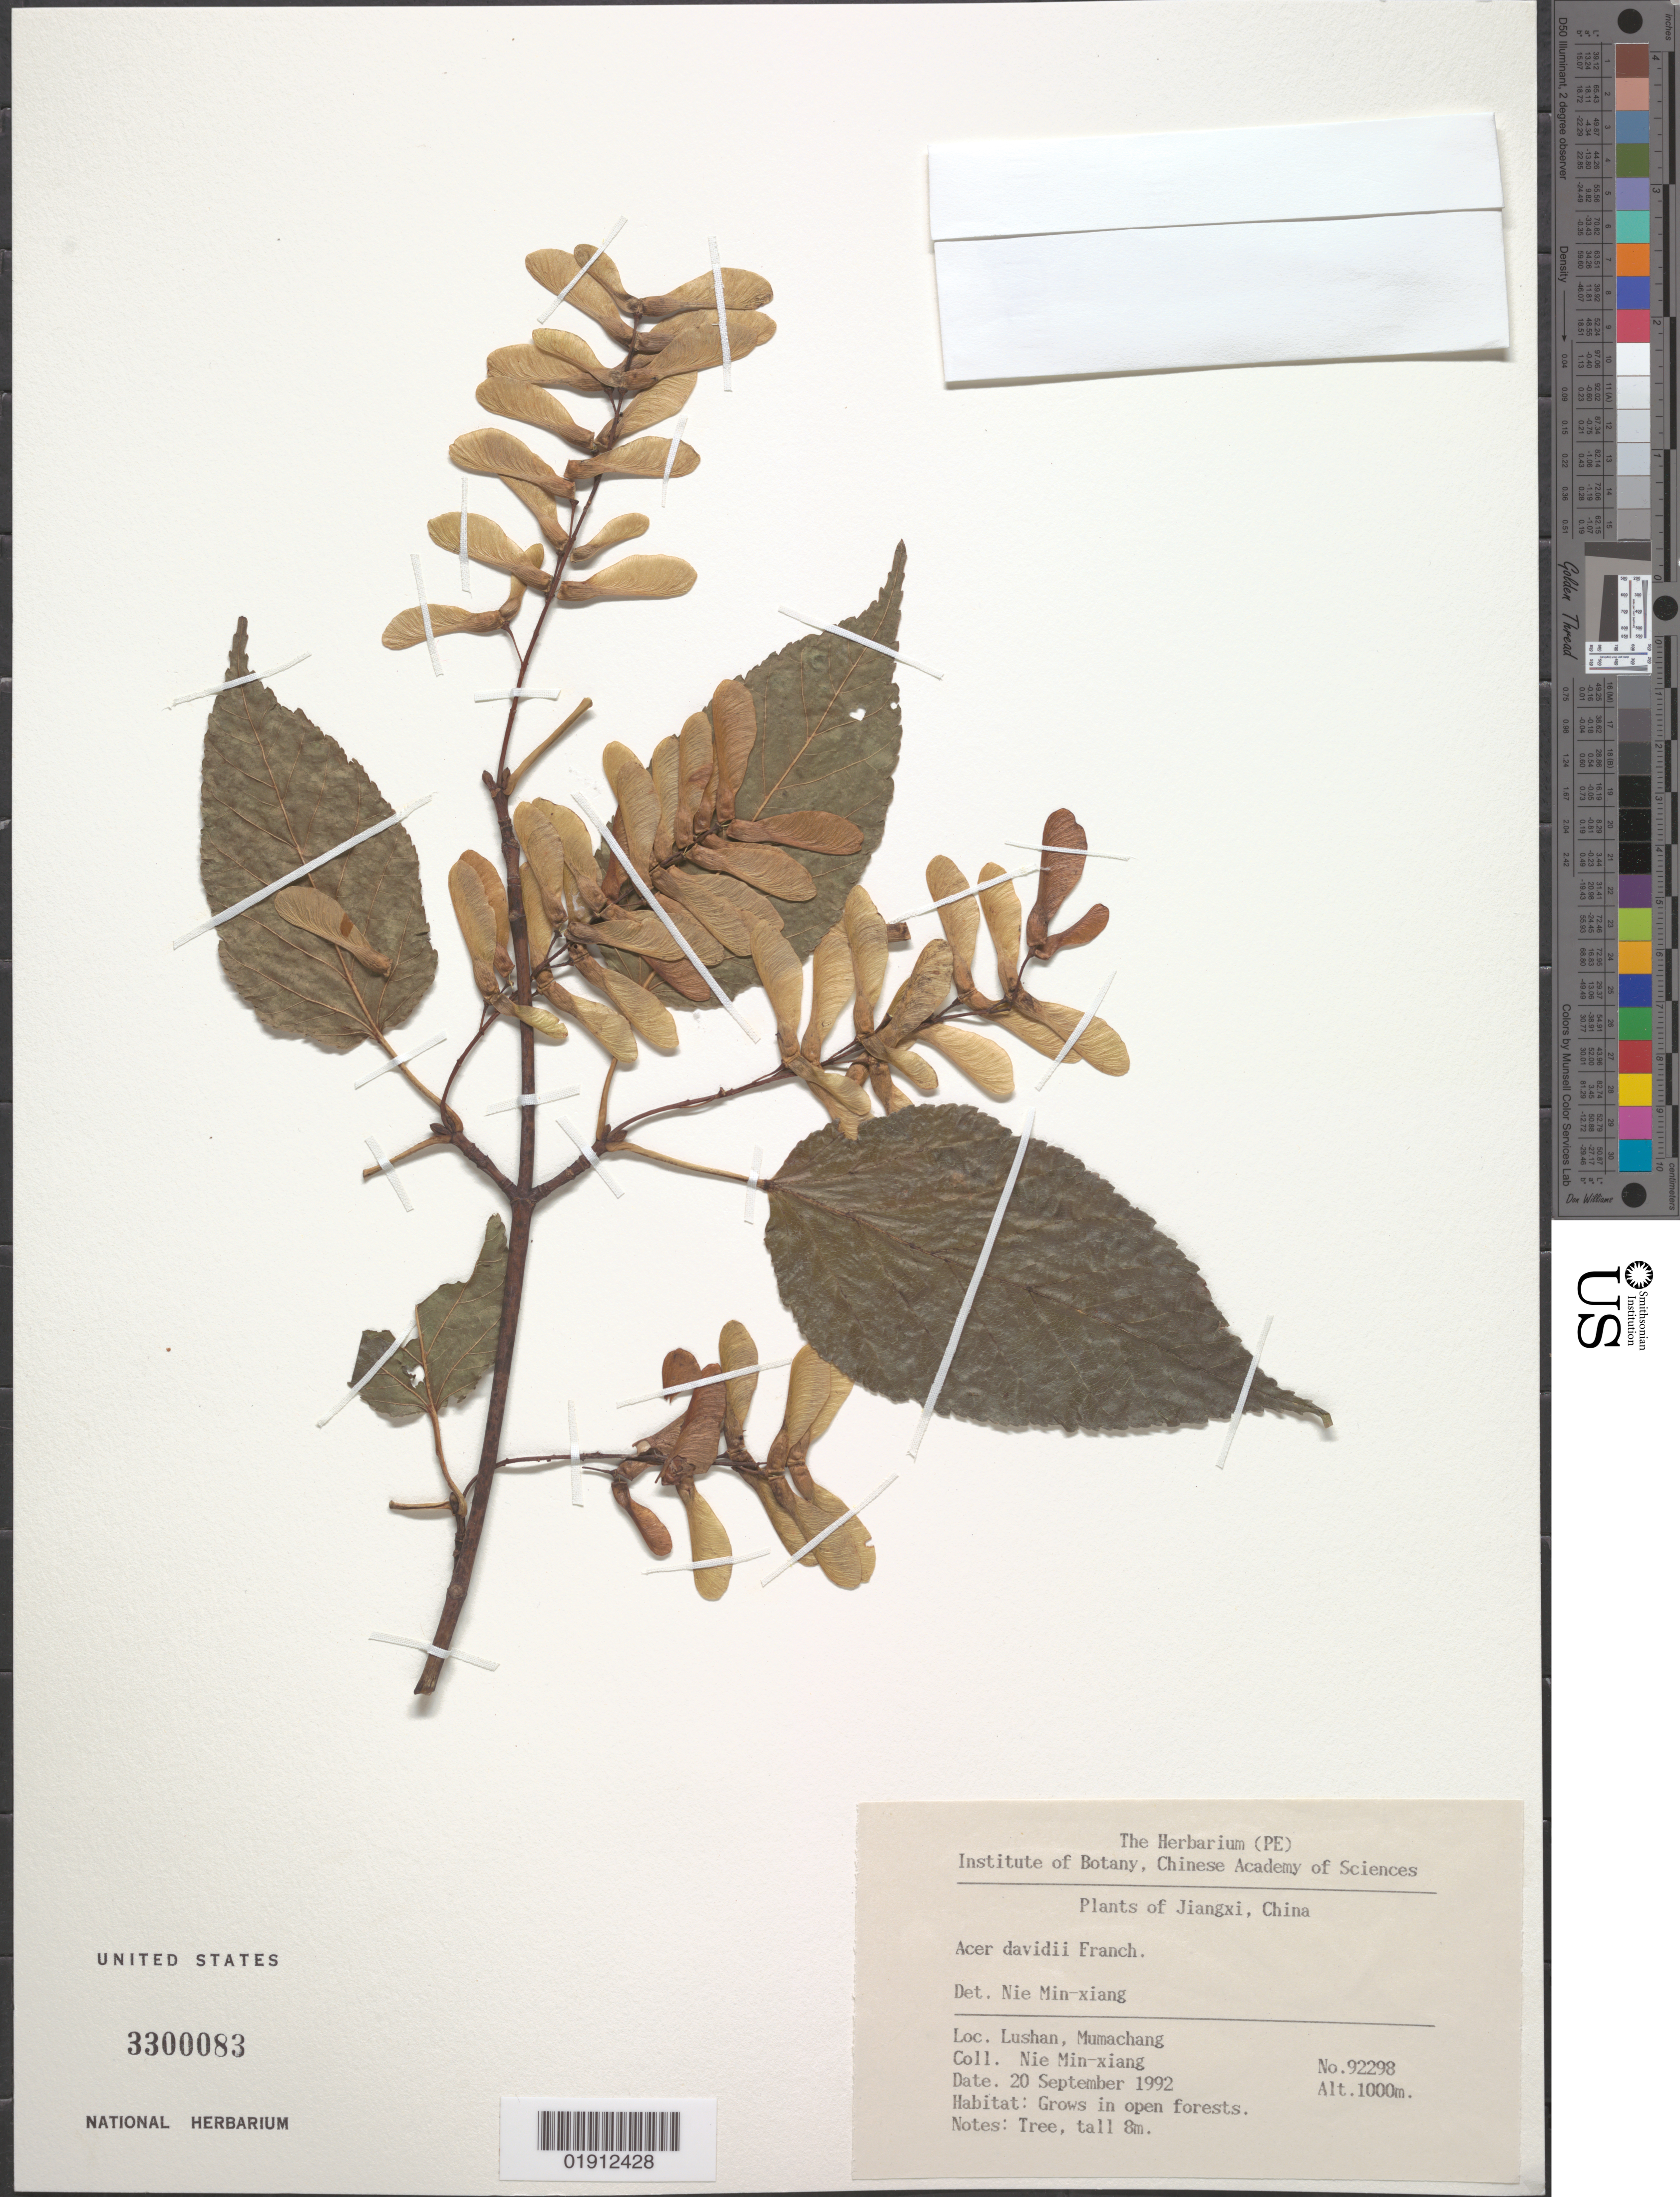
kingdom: Plantae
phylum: Tracheophyta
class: Magnoliopsida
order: Sapindales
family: Sapindaceae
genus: Acer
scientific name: Acer davidii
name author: Franch.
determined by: Nie, M. X.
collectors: M. Nie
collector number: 92298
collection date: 1992-09-20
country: China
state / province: Jiangxi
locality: Lushan, Mumachang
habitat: Grows in open forests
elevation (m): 1000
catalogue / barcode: US 3300083